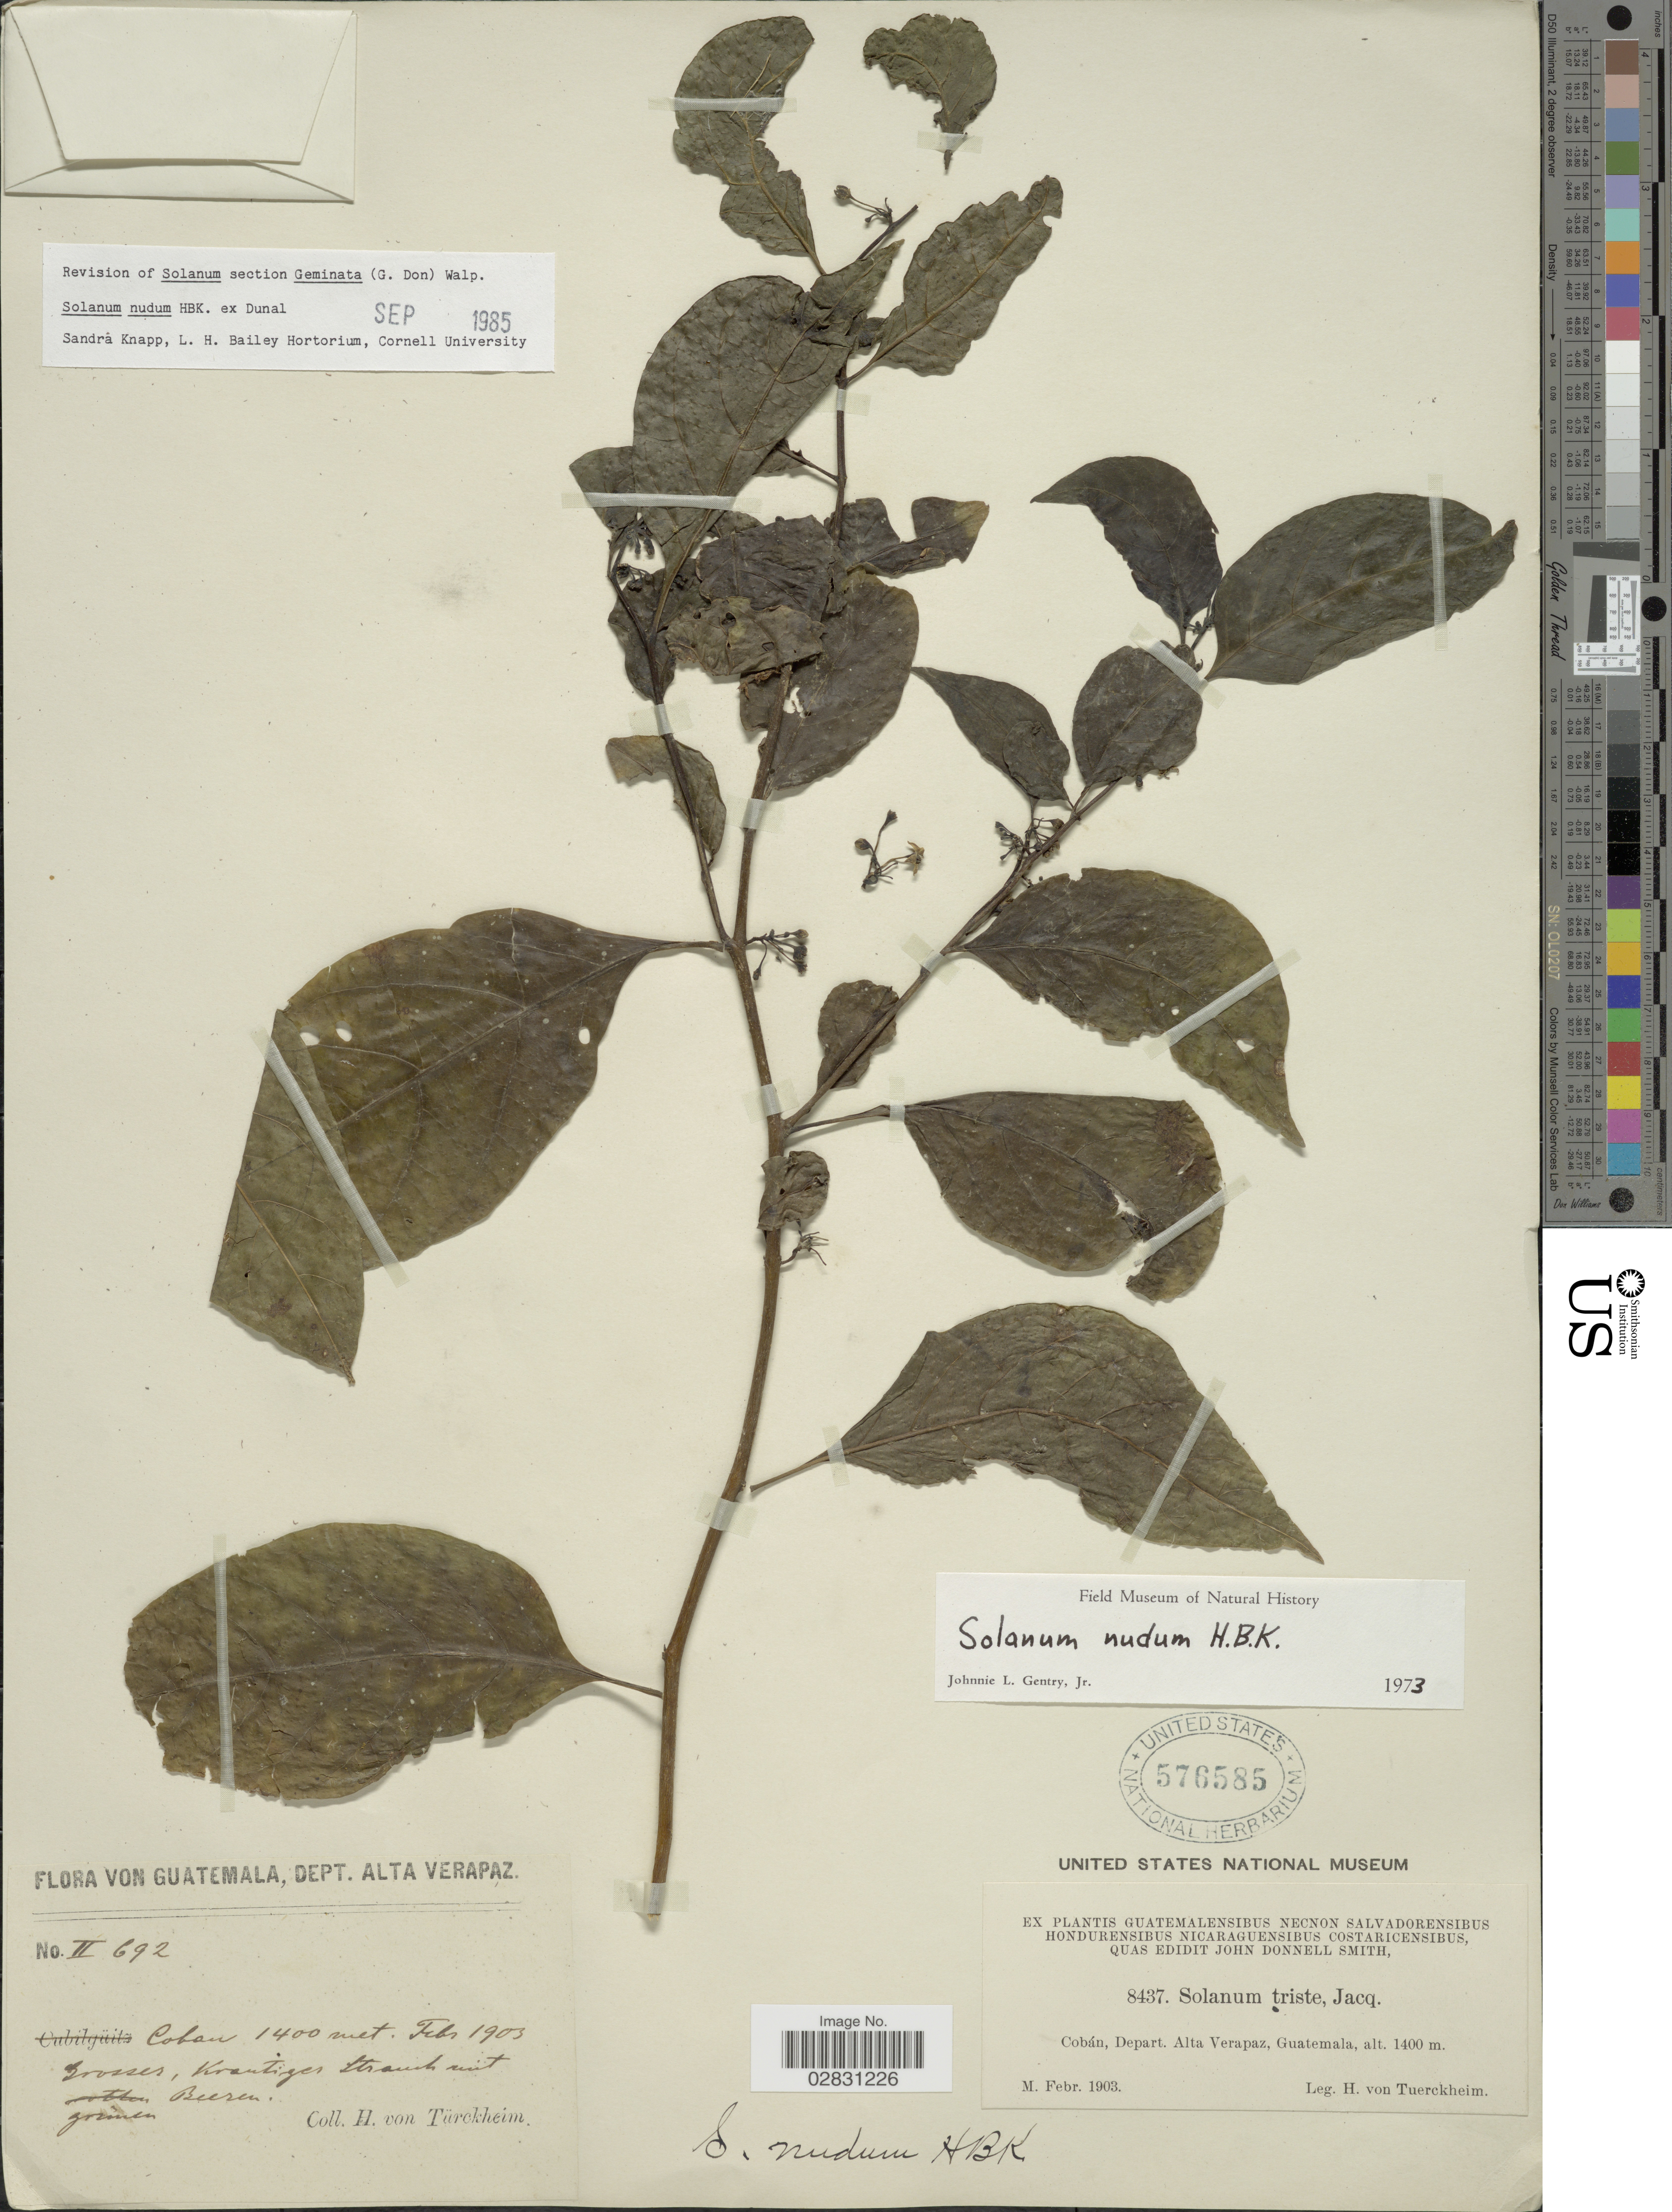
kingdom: Plantae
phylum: Tracheophyta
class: Magnoliopsida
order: Solanales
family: Solanaceae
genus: Solanum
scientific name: Solanum nudum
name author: Humb. & Bonpl. ex Dunal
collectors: H. von Türckheim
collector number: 8437/ II692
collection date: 1903-02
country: Guatemala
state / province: Alta Verapaz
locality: Cobán, Depart. Alta Verapaz.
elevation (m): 1400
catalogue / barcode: US 576585